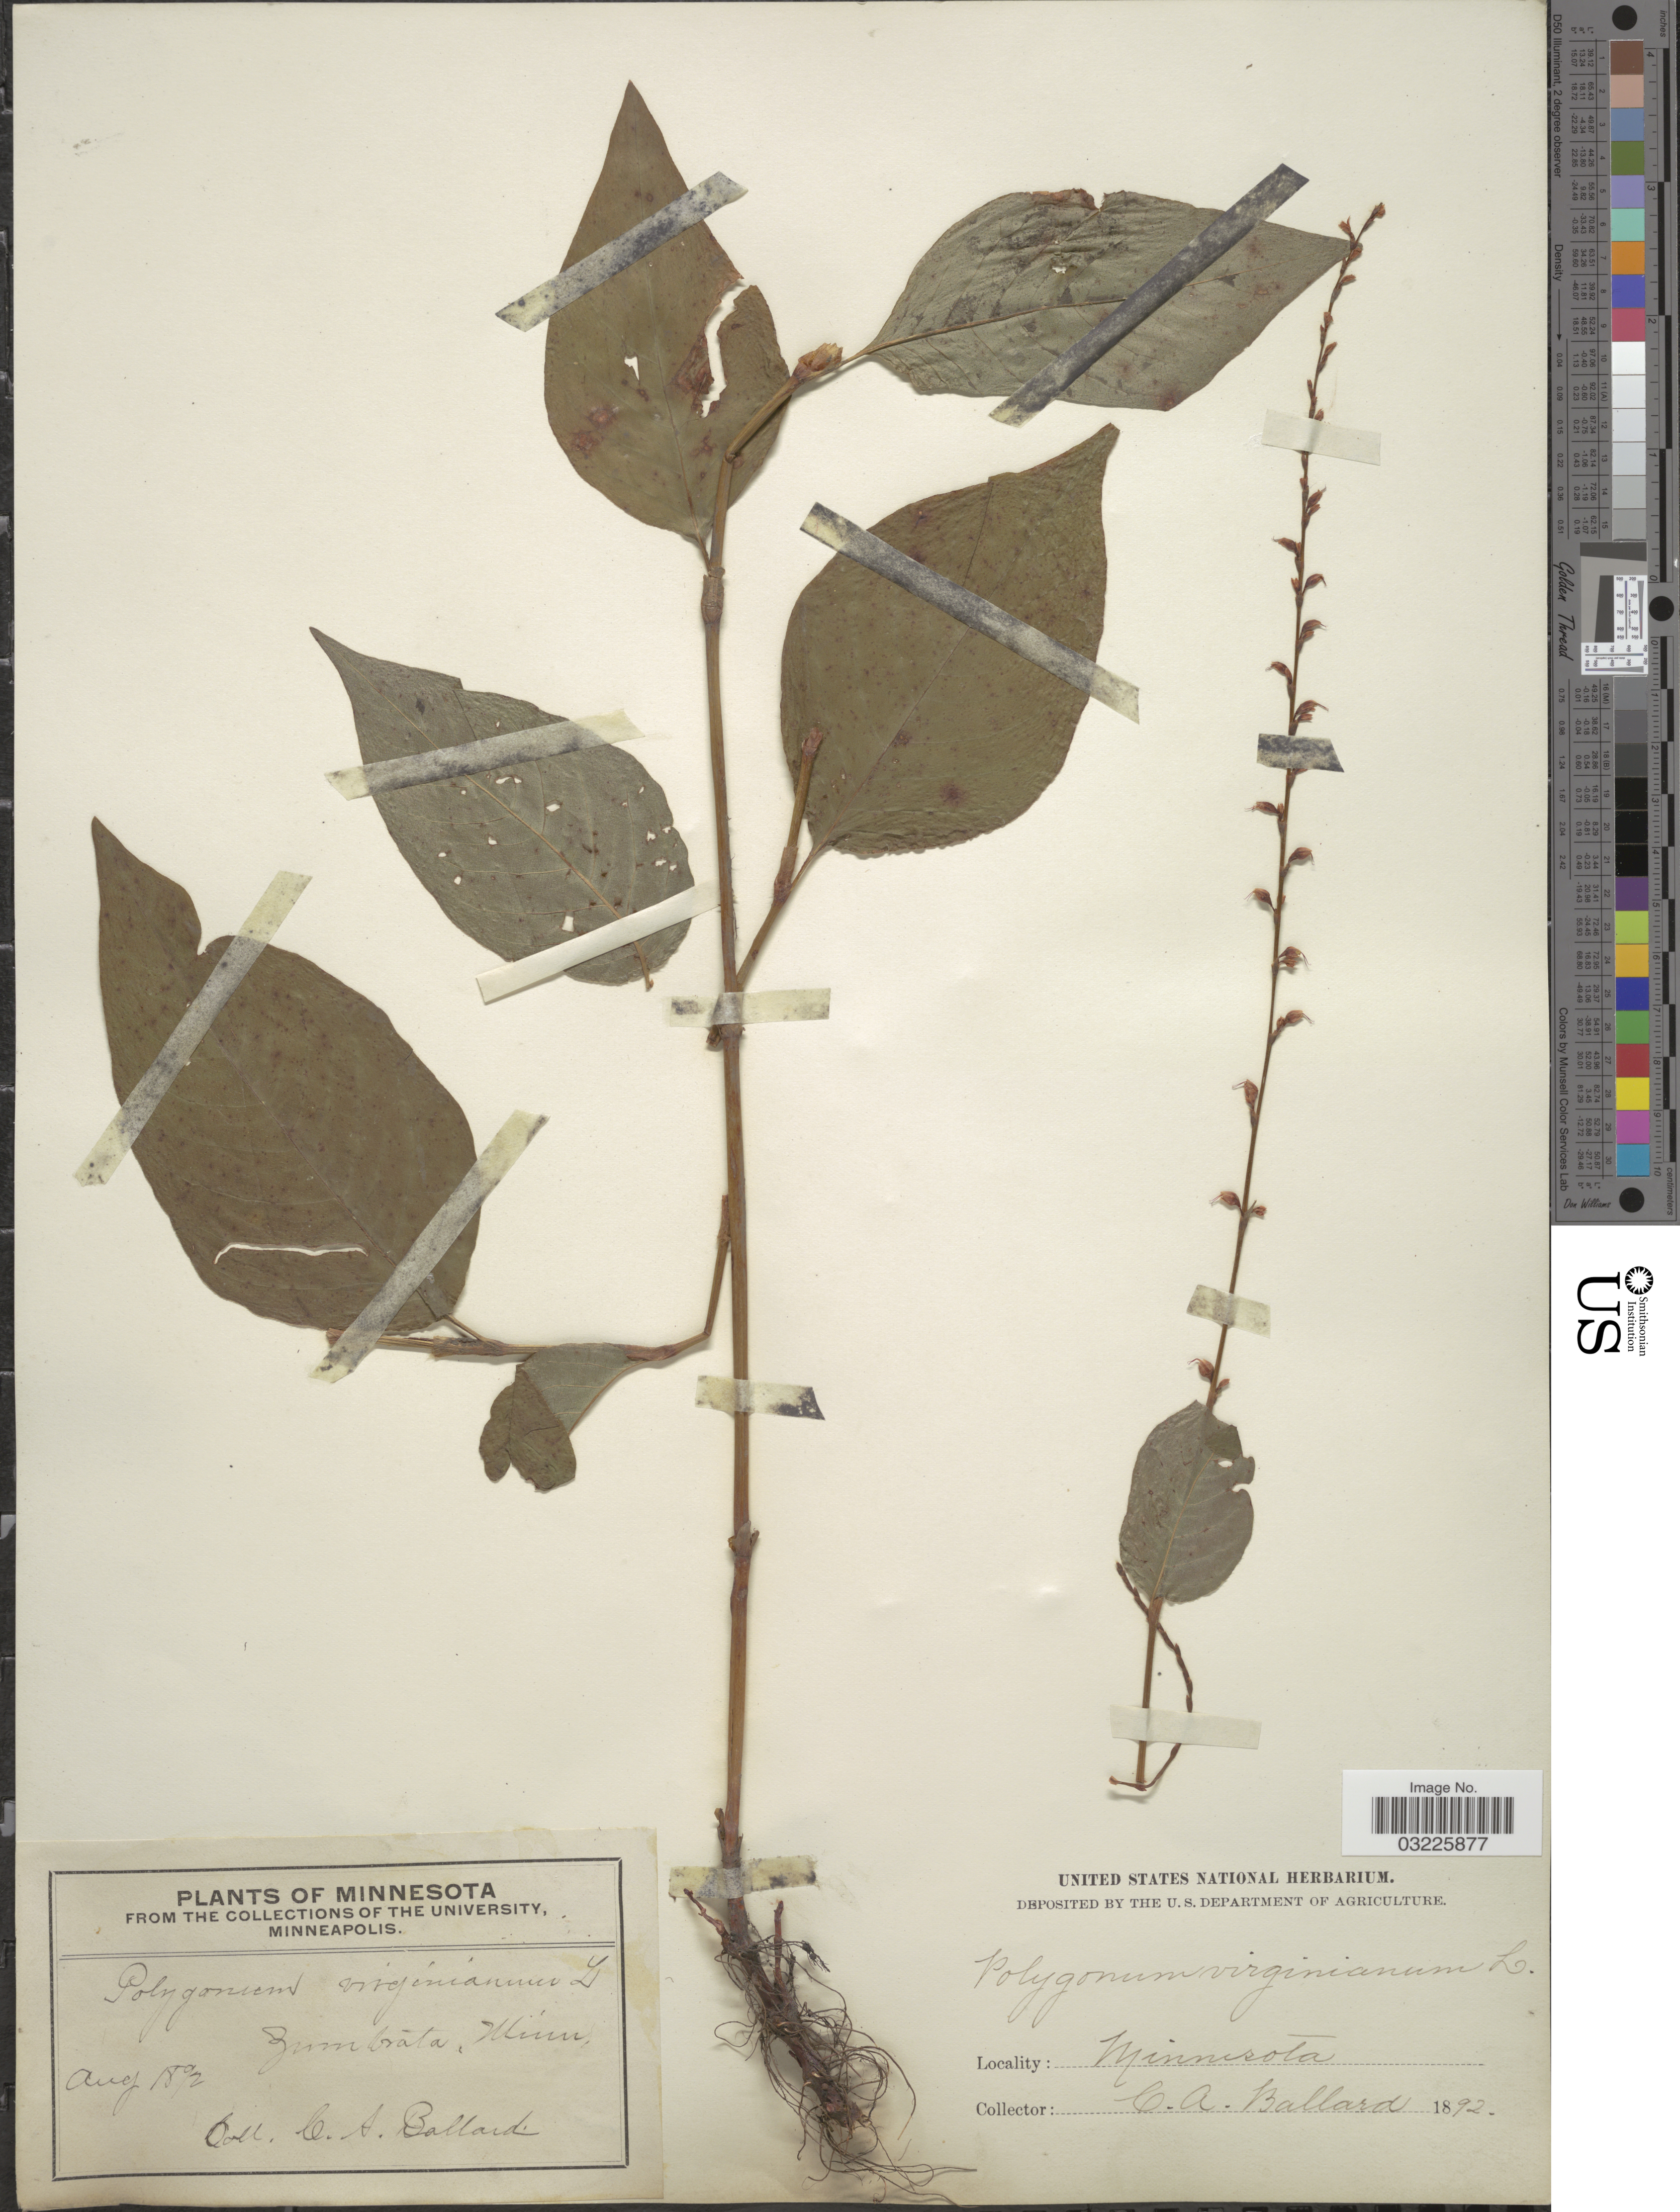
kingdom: Plantae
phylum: Tracheophyta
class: Magnoliopsida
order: Caryophyllales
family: Polygonaceae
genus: Persicaria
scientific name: Persicaria virginiana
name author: (L.) Gaertn.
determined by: Atha, D. E.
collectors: C. A. Ballard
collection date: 1892-08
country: United States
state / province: Minnesota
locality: Zumbrata.